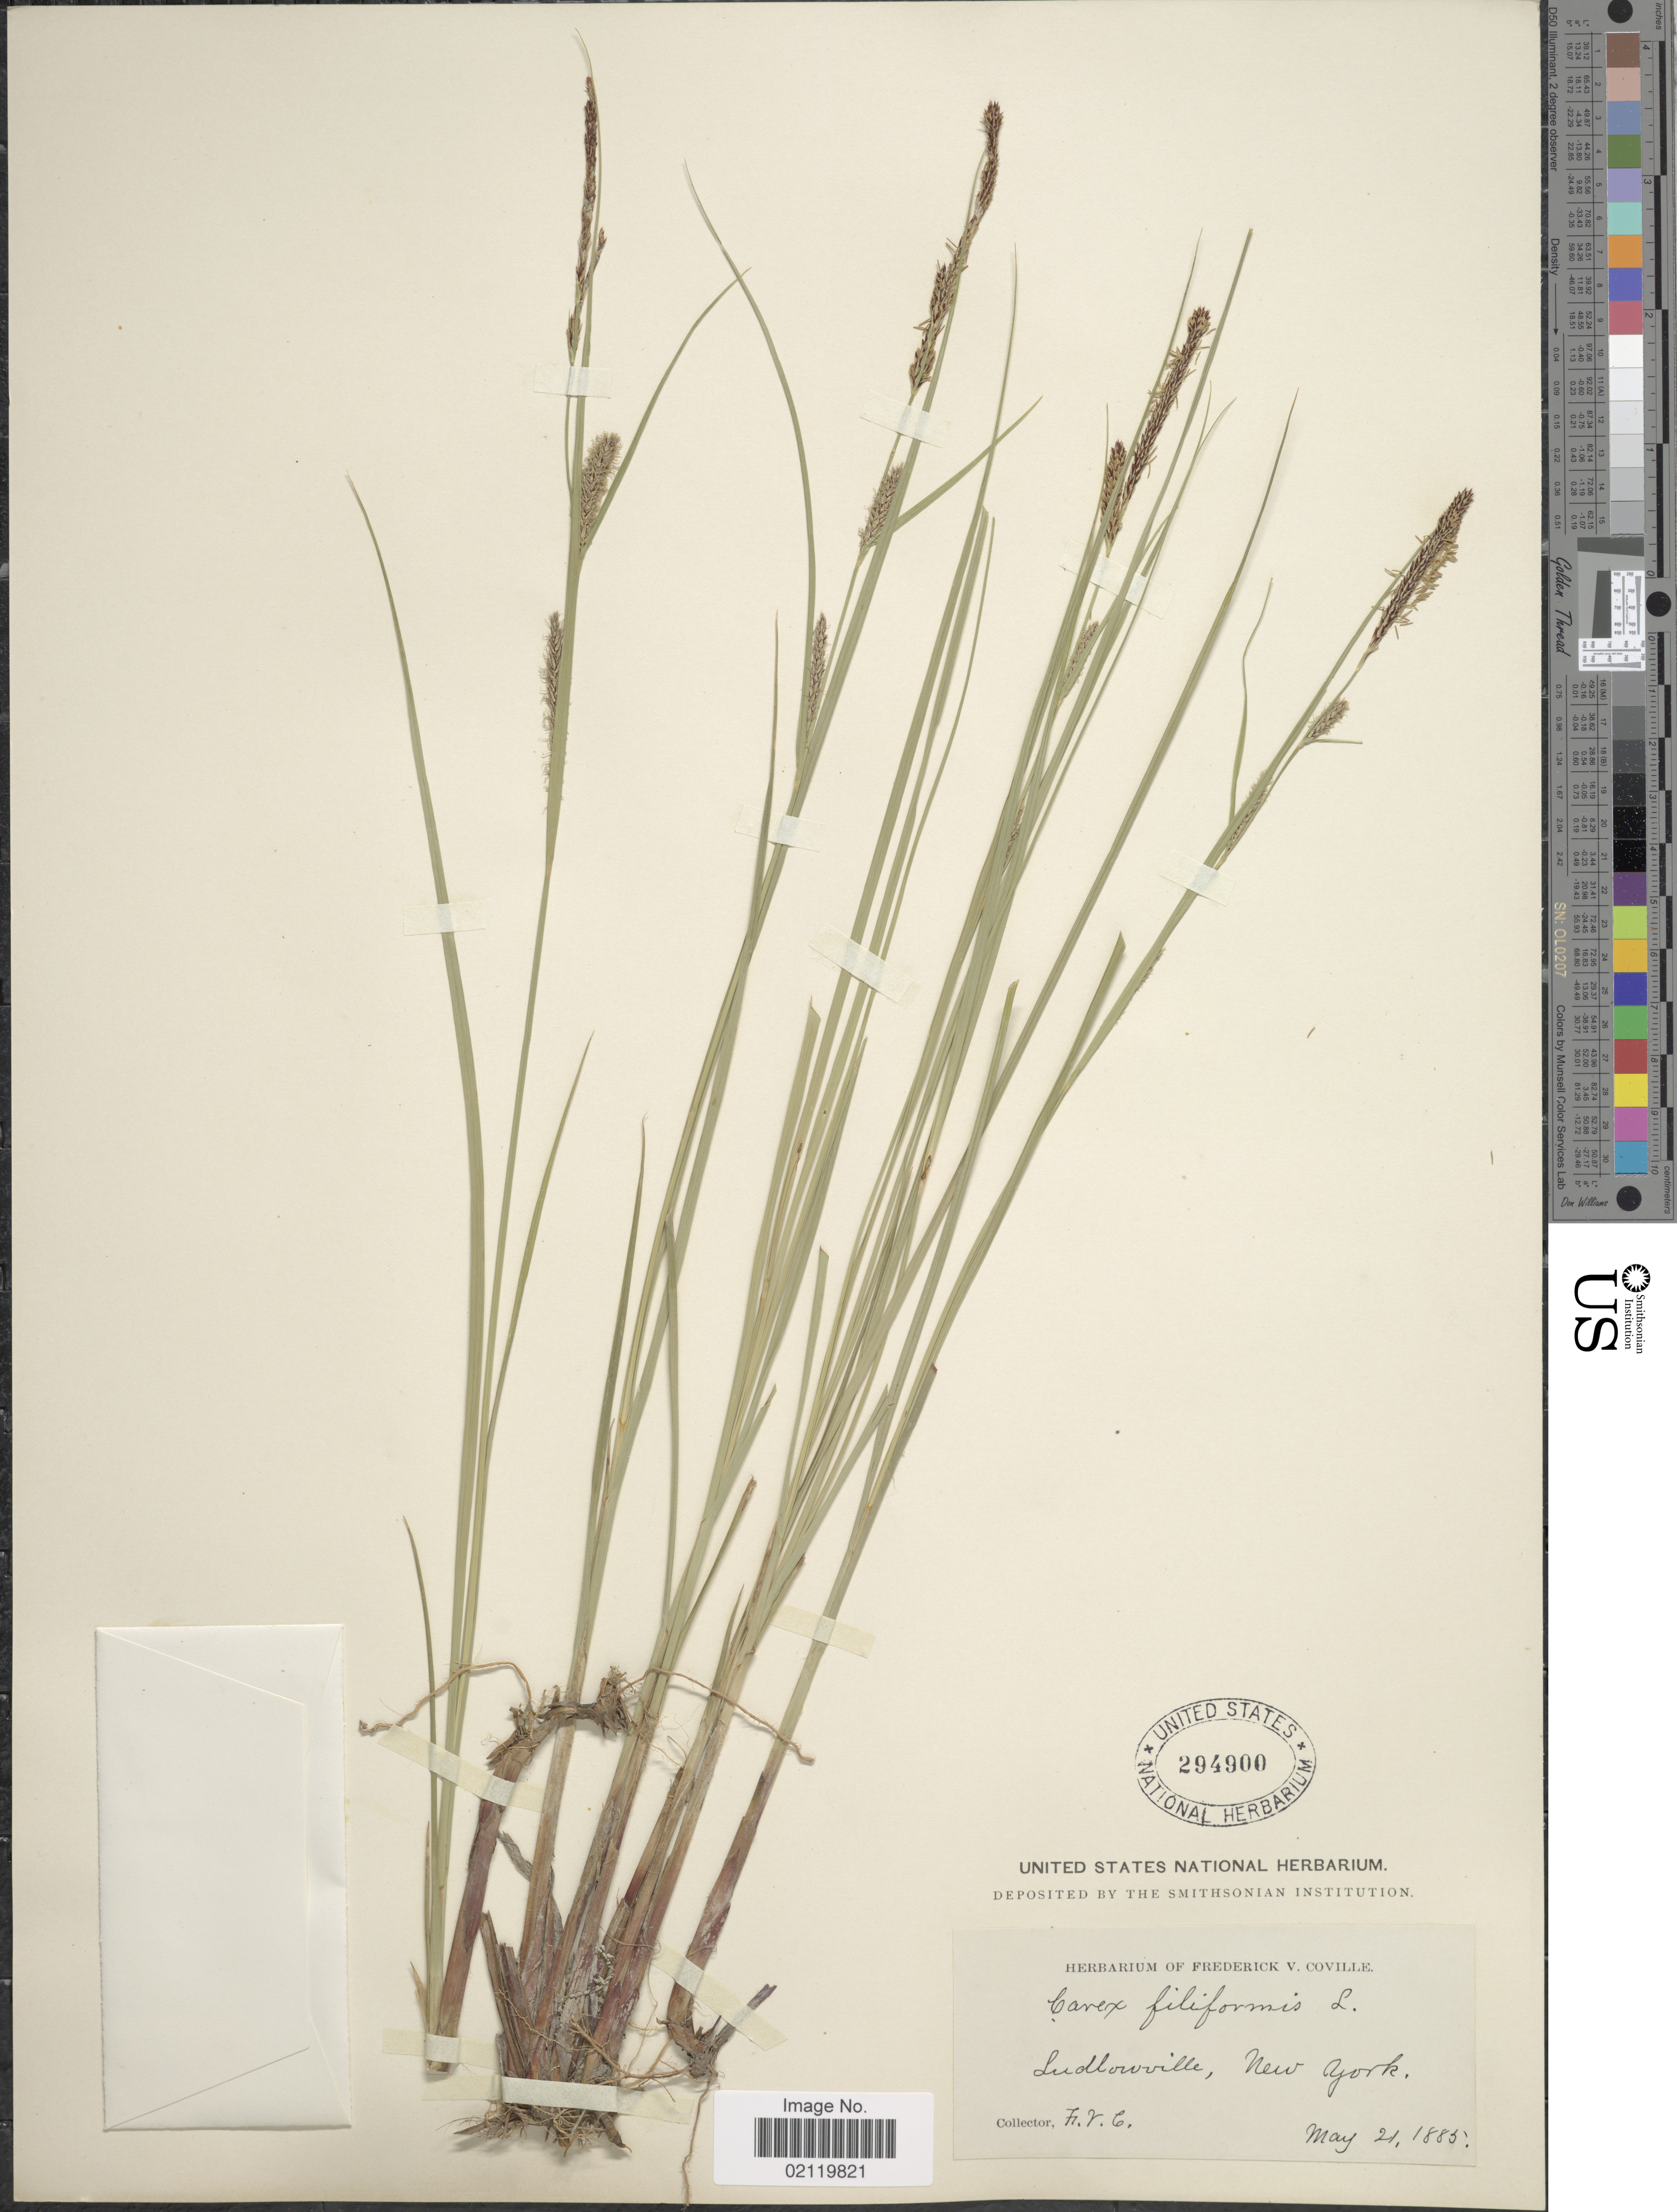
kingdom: Plantae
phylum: Tracheophyta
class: Liliopsida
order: Poales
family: Cyperaceae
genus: Carex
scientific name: Carex lasiocarpa var. americana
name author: Fernald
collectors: F. V. Coville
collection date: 1885-05-21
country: United States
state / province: New York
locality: Ludlowville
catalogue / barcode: US 294900